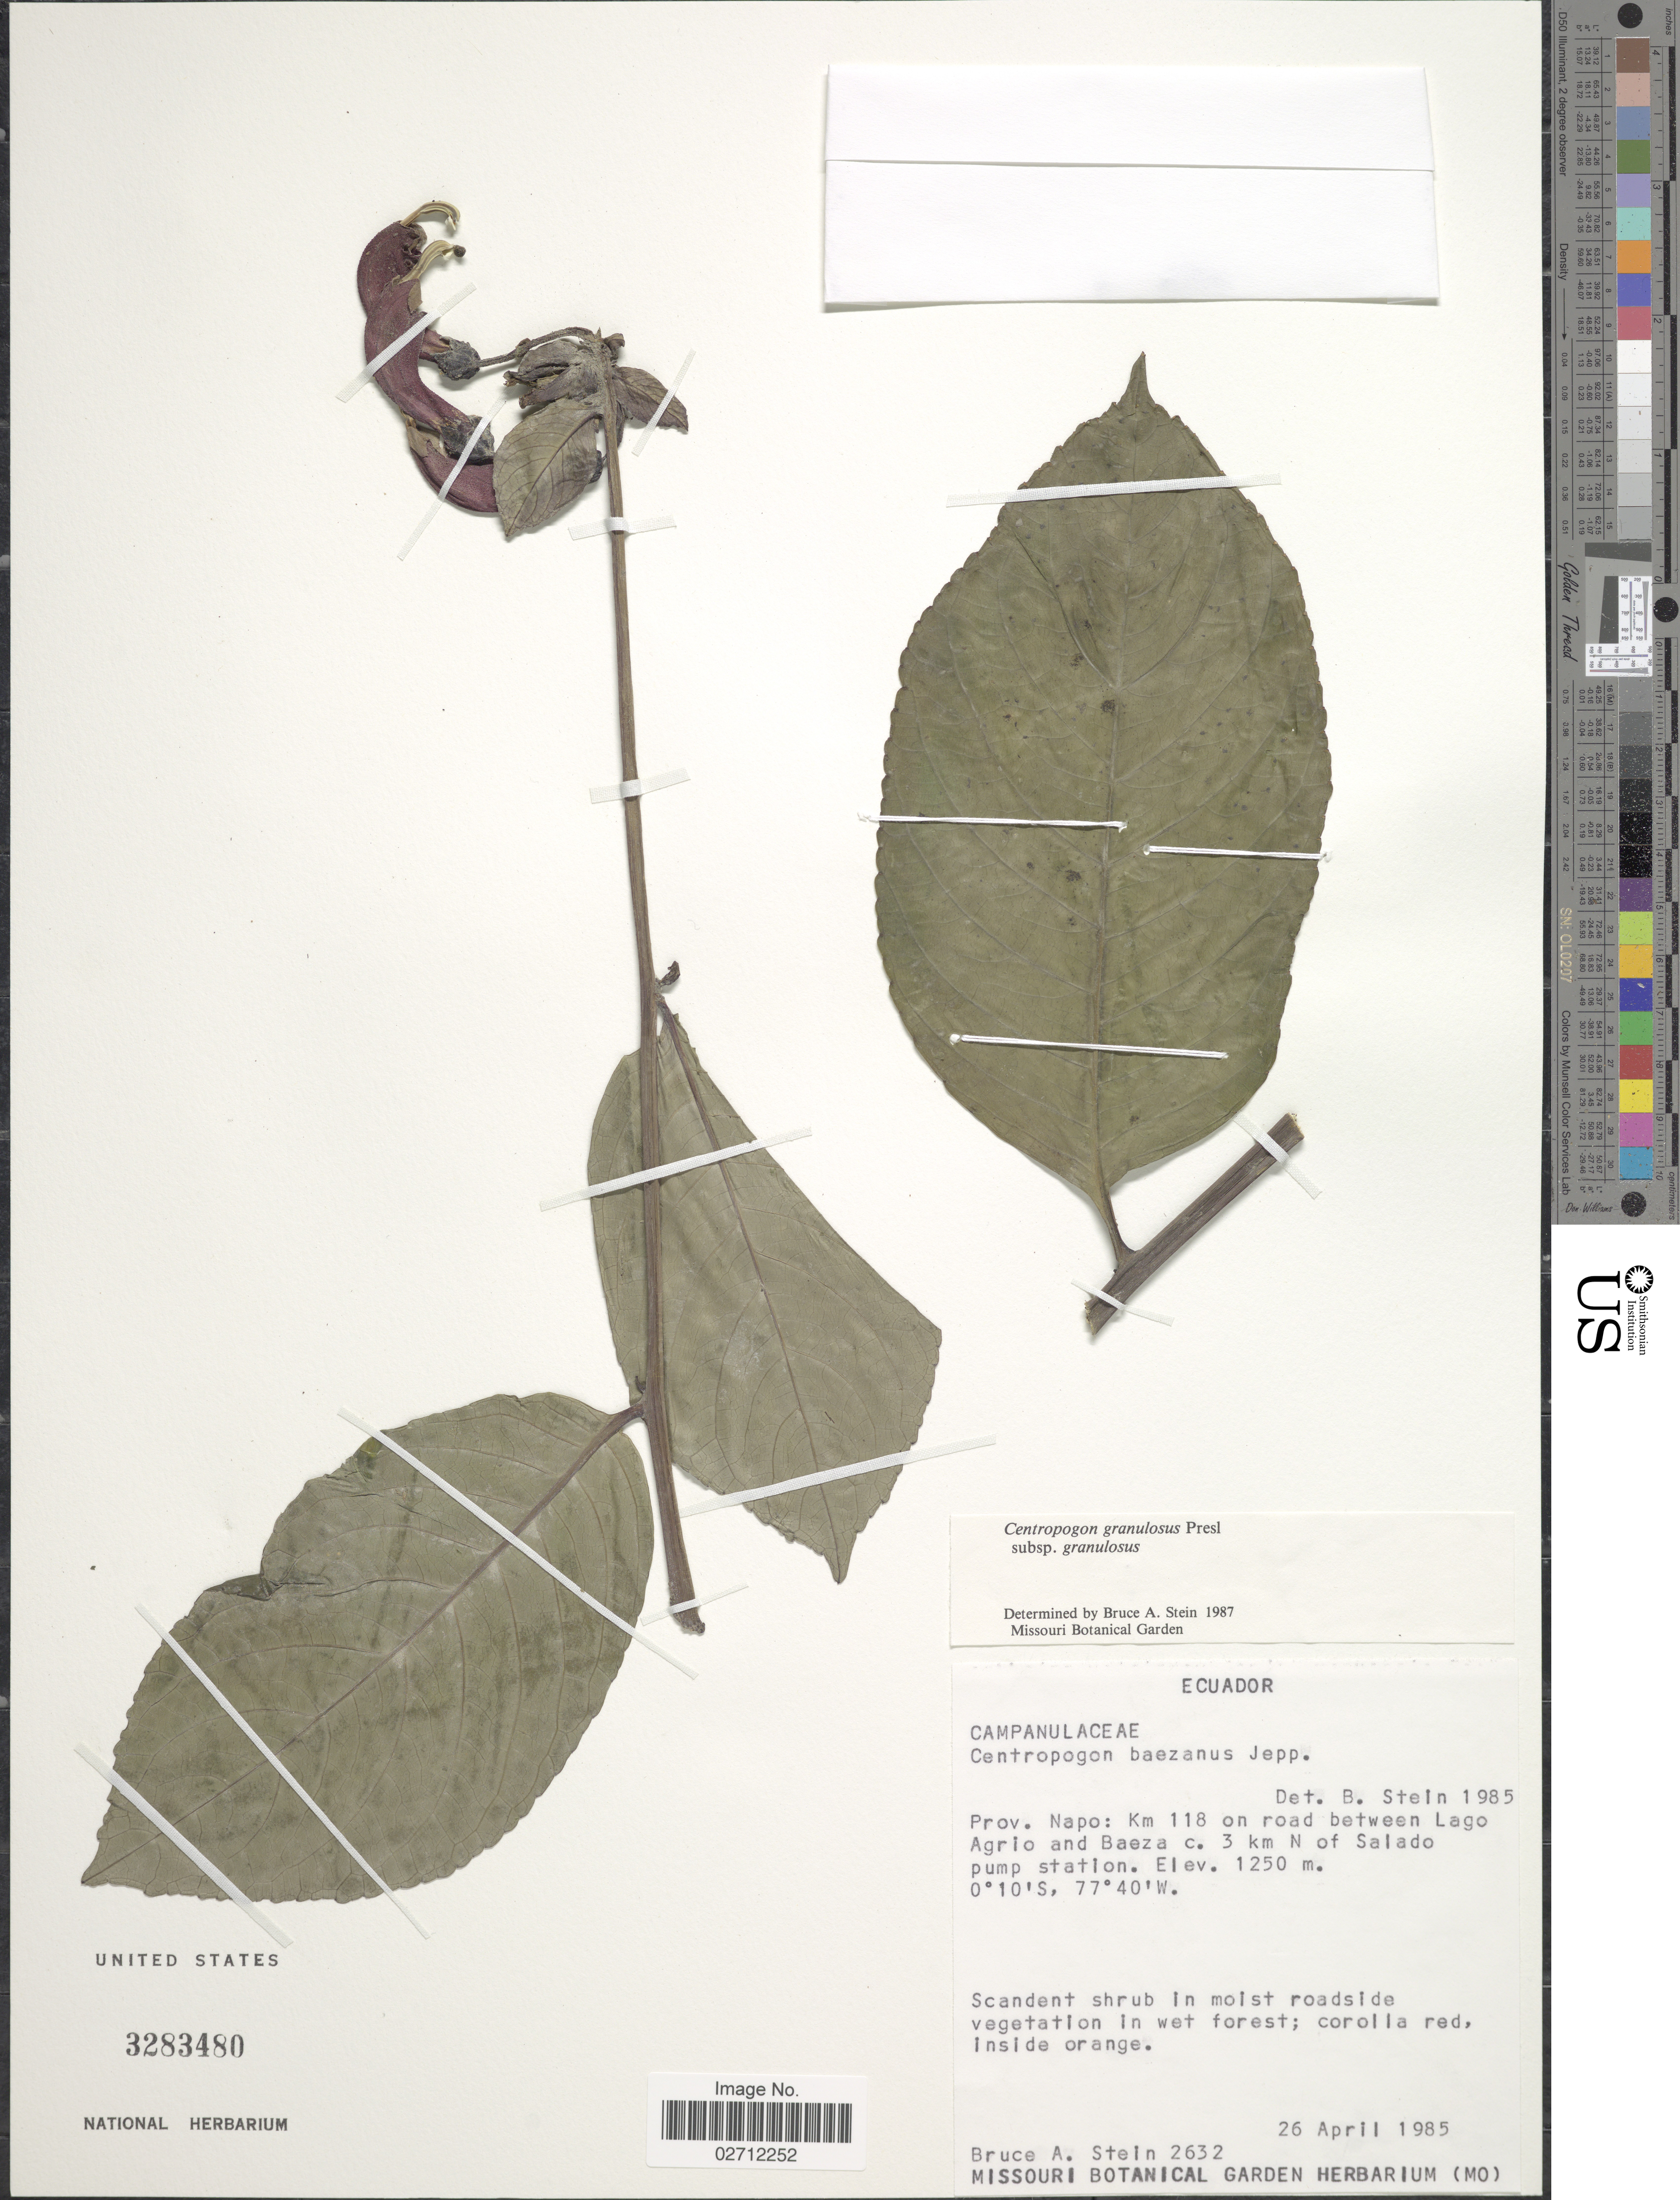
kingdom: Plantae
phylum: Tracheophyta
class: Magnoliopsida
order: Asterales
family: Campanulaceae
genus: Centropogon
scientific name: Centropogon granulosus subsp. granulosus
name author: C. Presl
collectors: B. A. Stein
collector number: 2632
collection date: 1985-04-26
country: Ecuador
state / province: Napo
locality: Km 118 on road between Lago Agrio and Baeza c. 3 km N of Salado pump station, in moist roadside.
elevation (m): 1250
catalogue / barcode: US 3283480